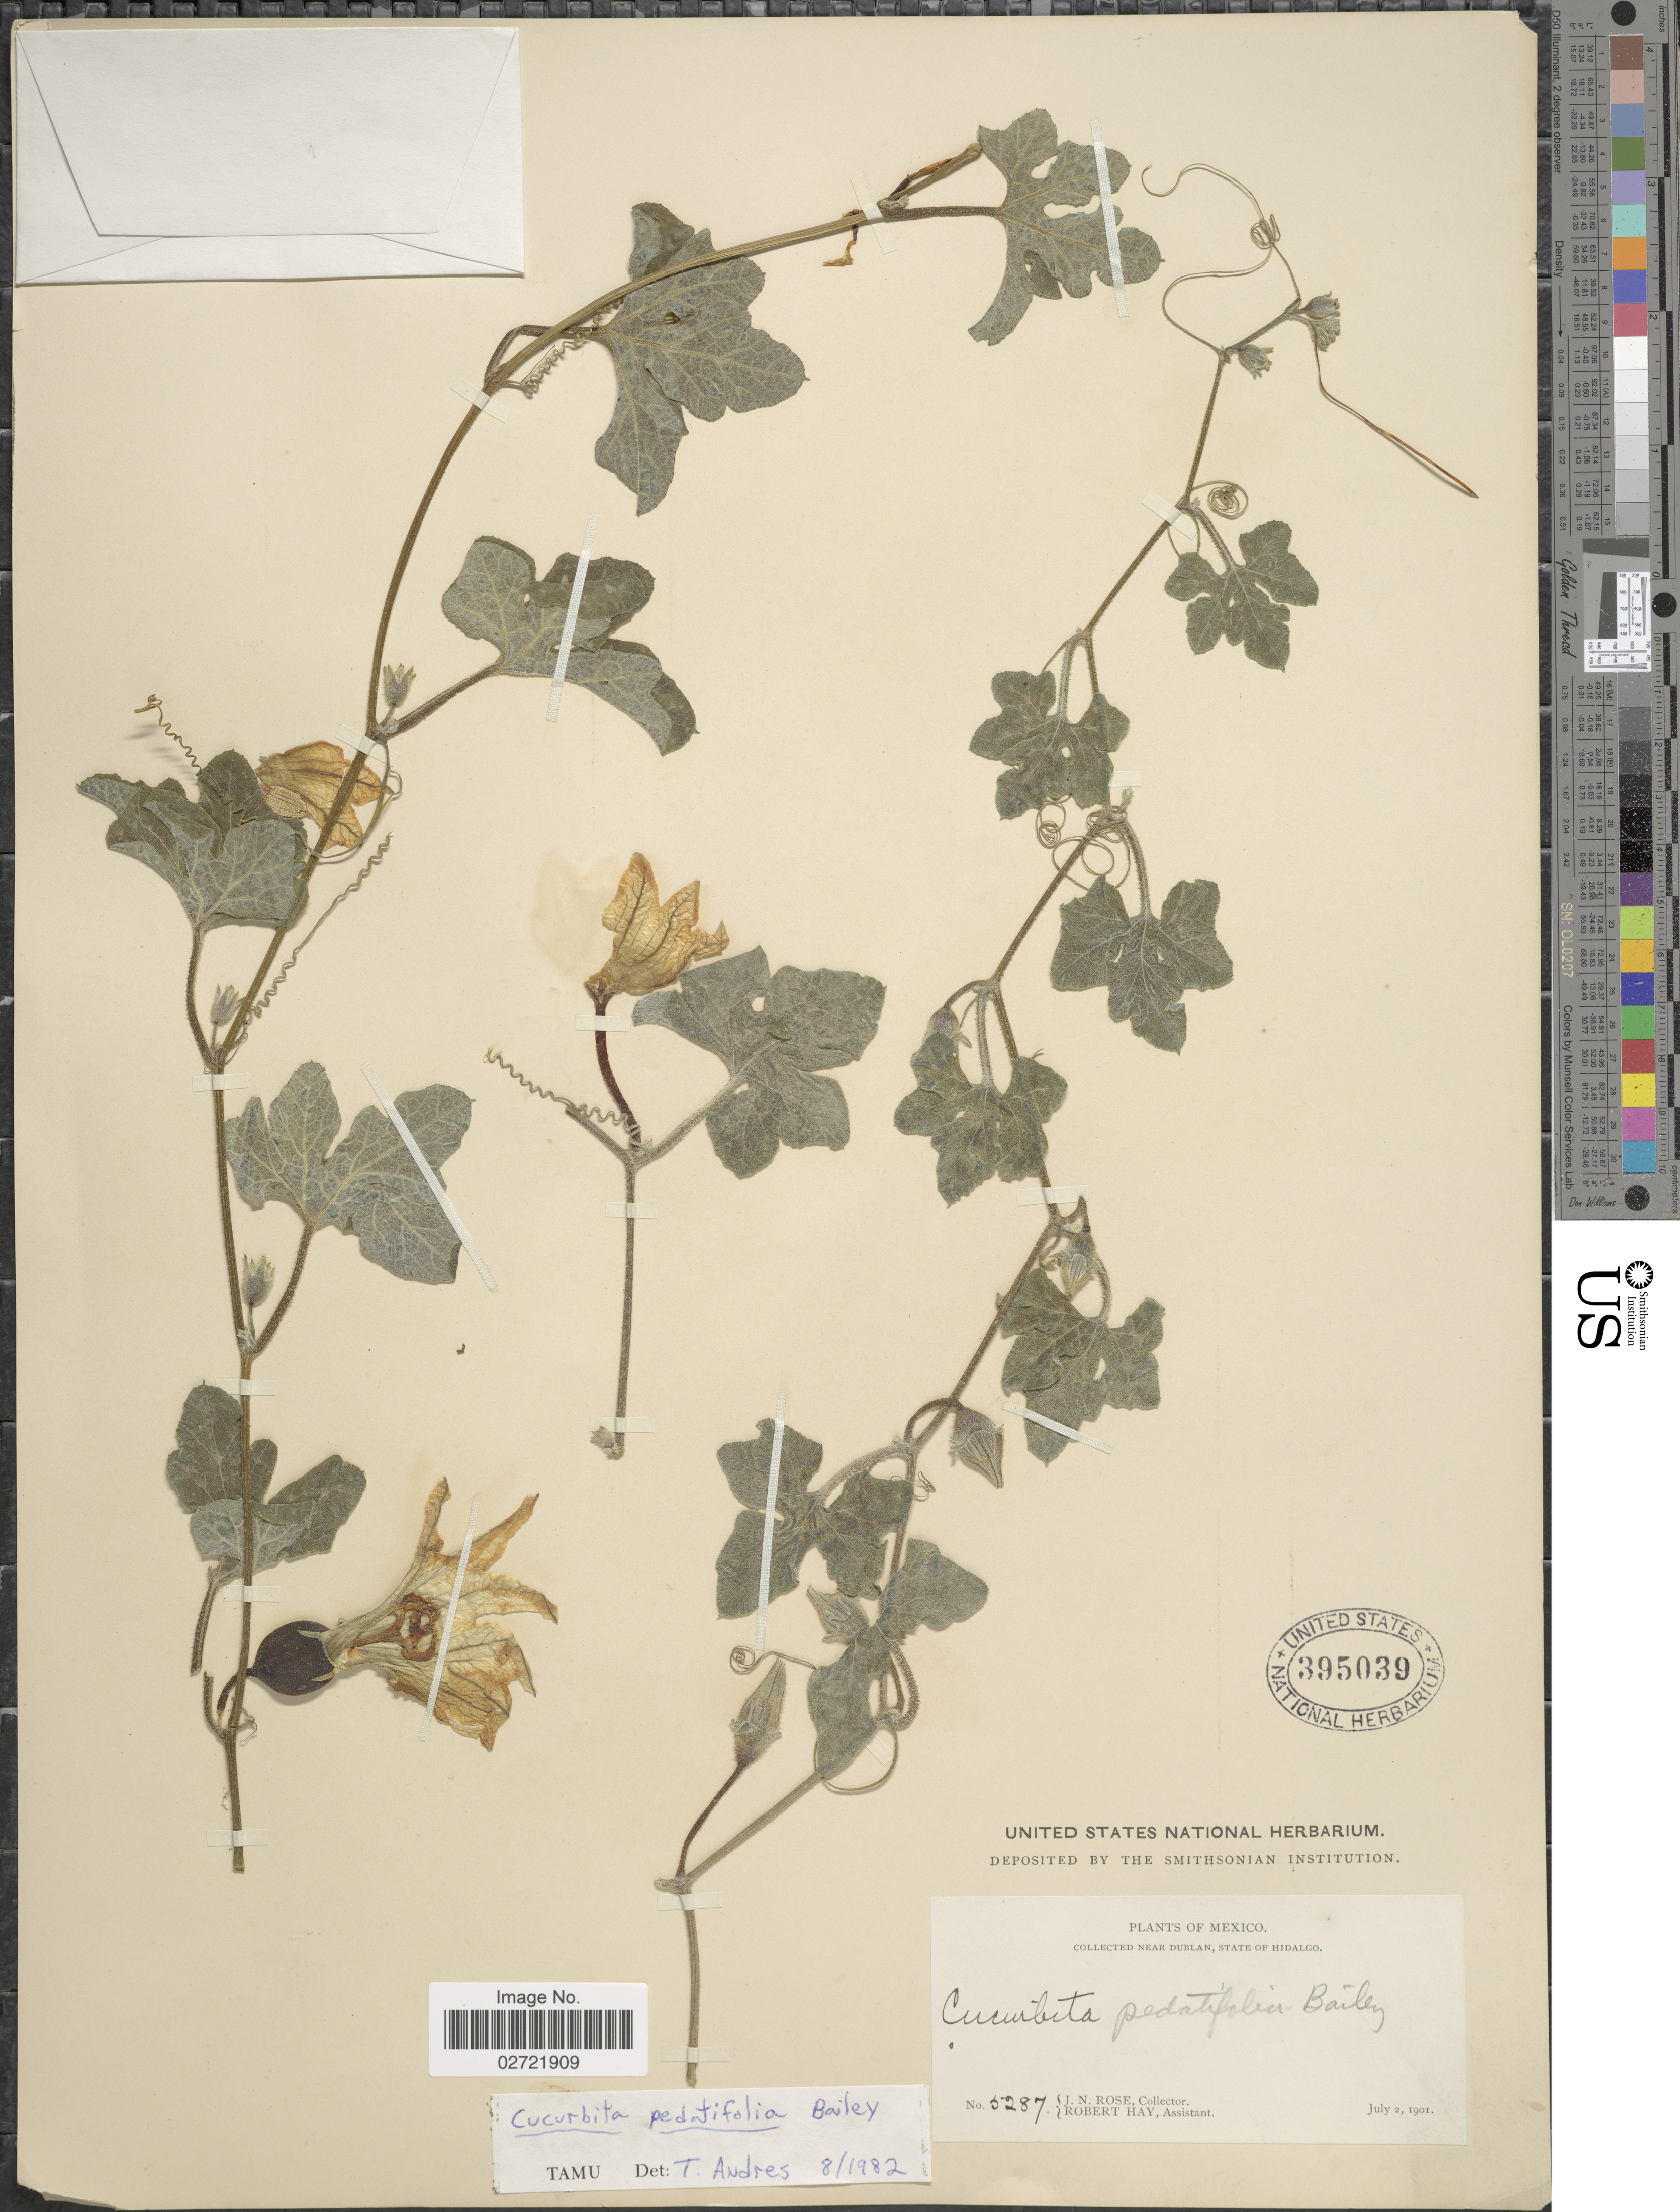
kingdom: Plantae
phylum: Tracheophyta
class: Magnoliopsida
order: Cucurbitales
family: Cucurbitaceae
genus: Cucurbita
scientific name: Cucurbita pedatifolia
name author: L.H. Bailey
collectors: J. N. Rose & R. H. Hay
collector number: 5287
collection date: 1901-07-02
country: Mexico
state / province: Hidalgo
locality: Near Dublan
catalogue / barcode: US 395039